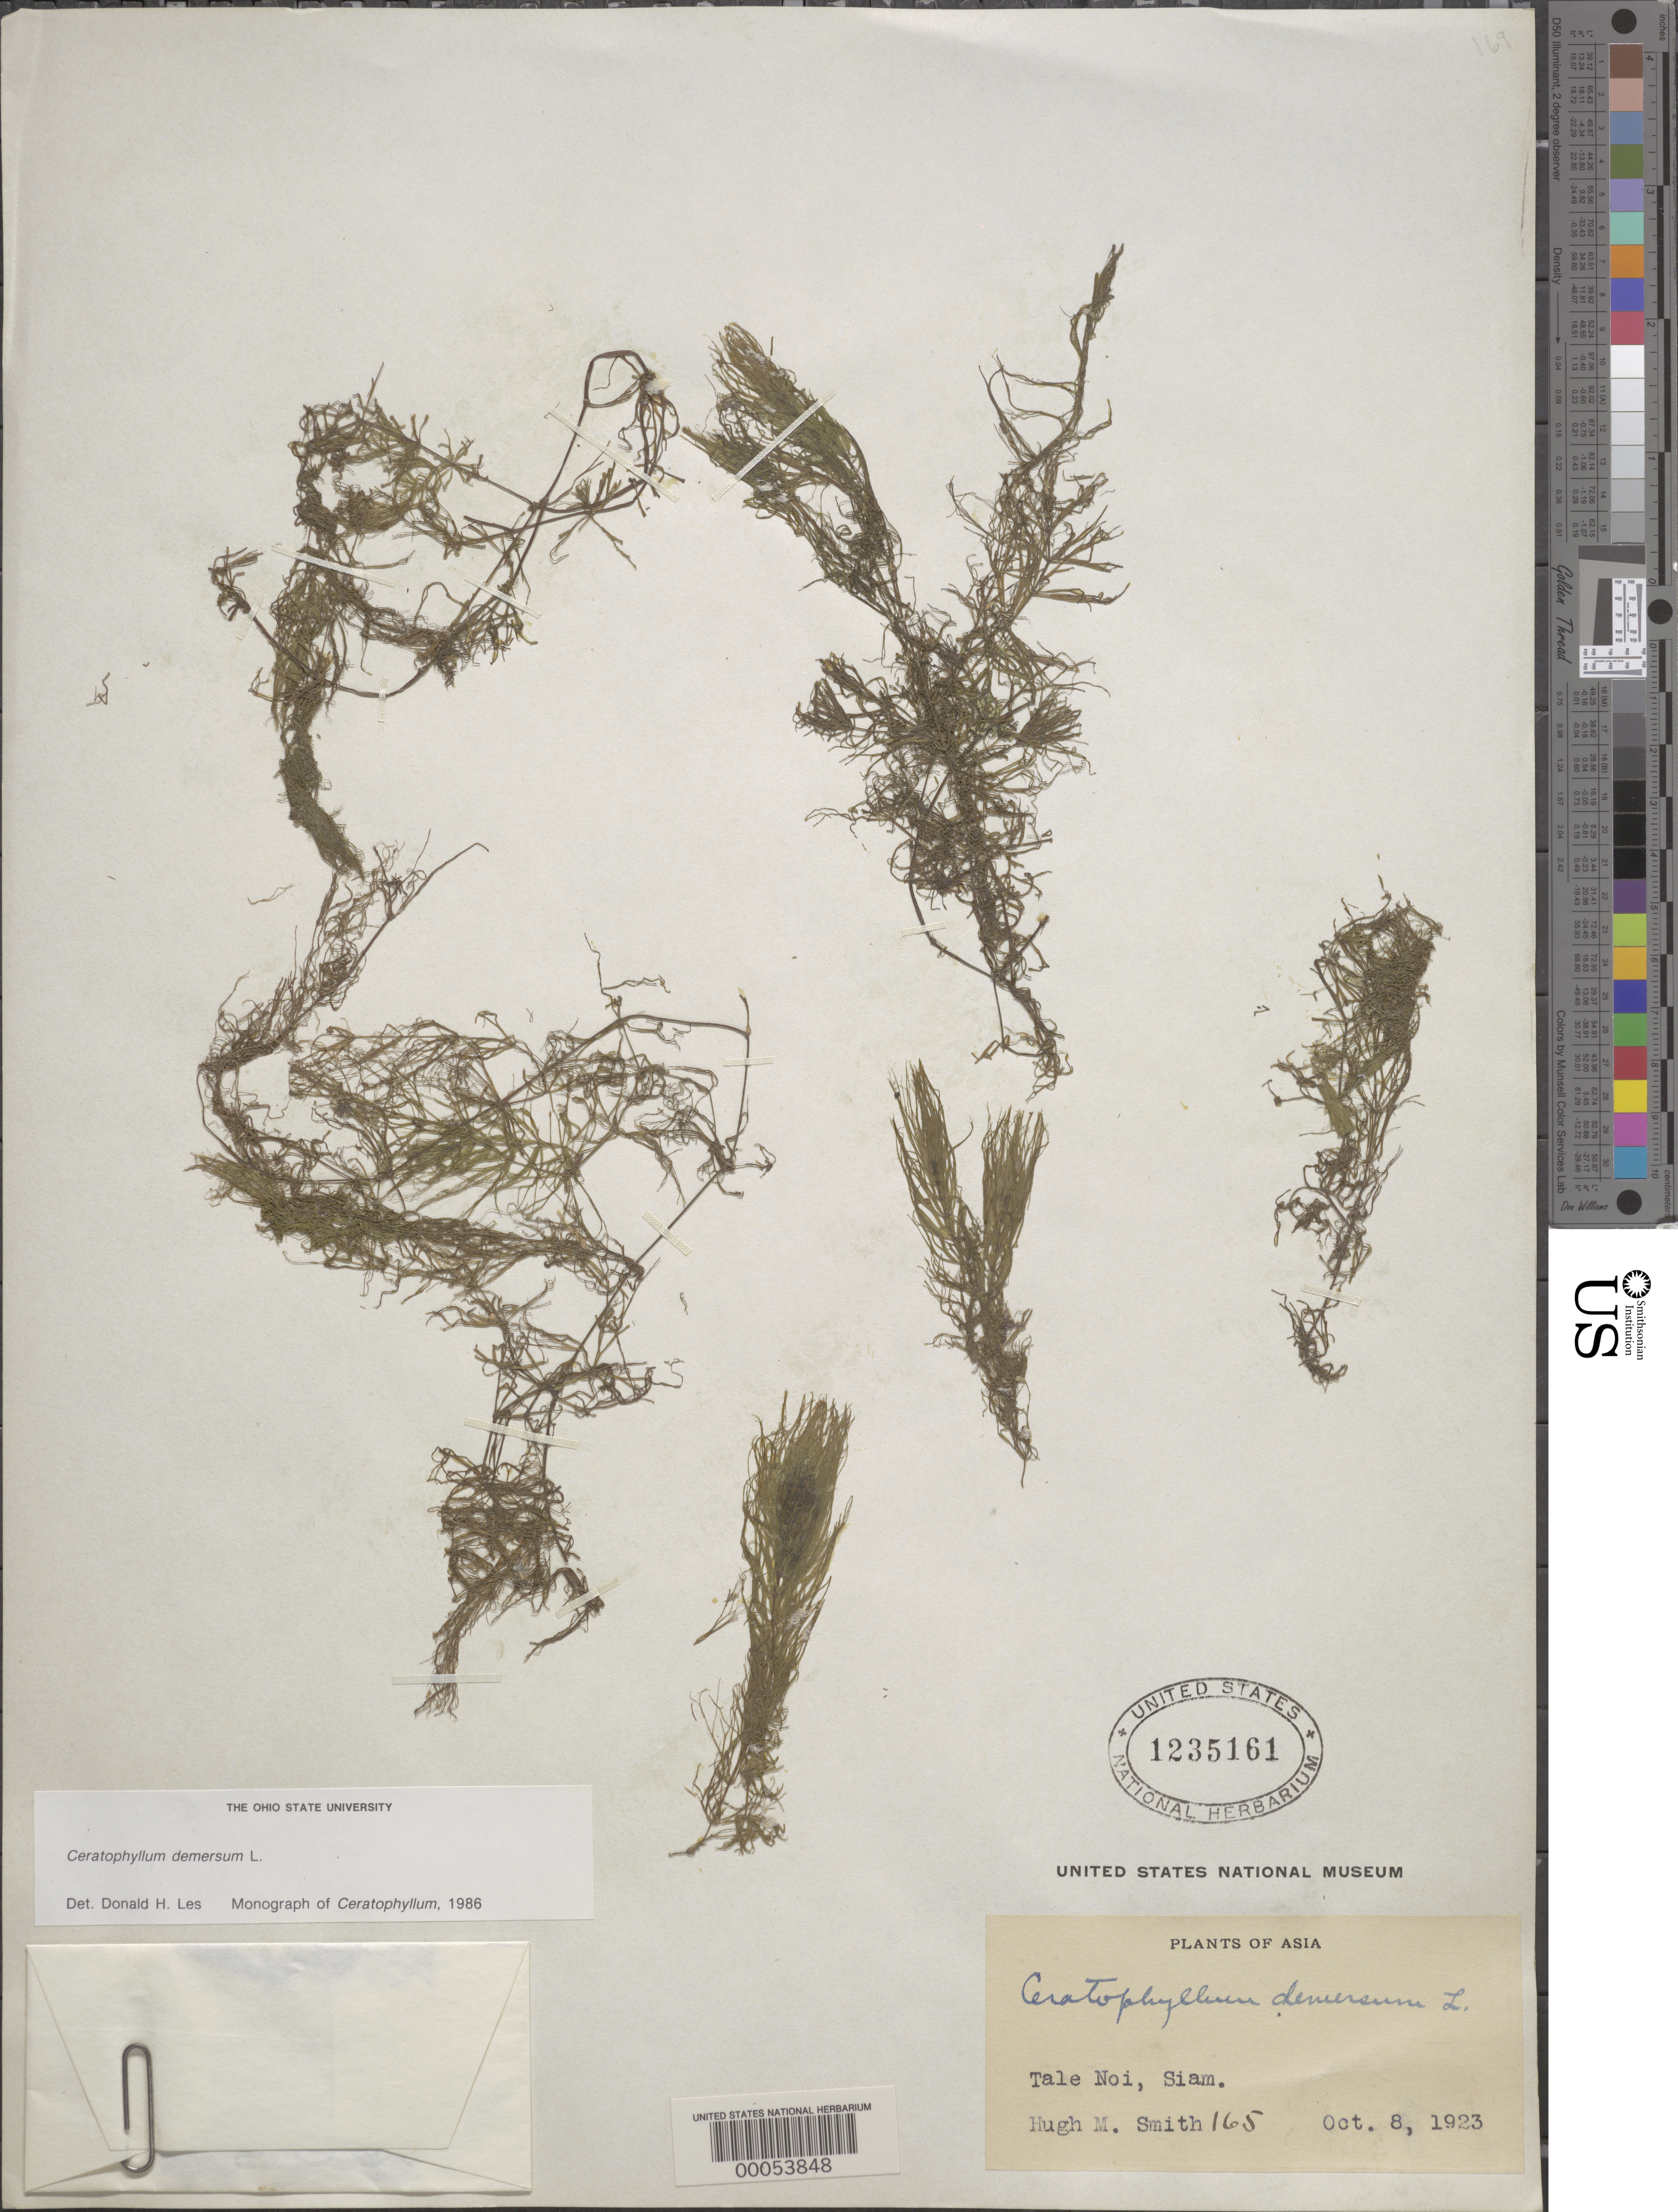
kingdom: Plantae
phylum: Tracheophyta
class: Magnoliopsida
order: Ceratophyllales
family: Ceratophyllaceae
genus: Ceratophyllum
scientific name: Ceratophyllum demersum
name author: L.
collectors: H. M. Smith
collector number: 165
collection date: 1923-10-08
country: Thailand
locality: Tale Noi, Siam.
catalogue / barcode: US 1235161